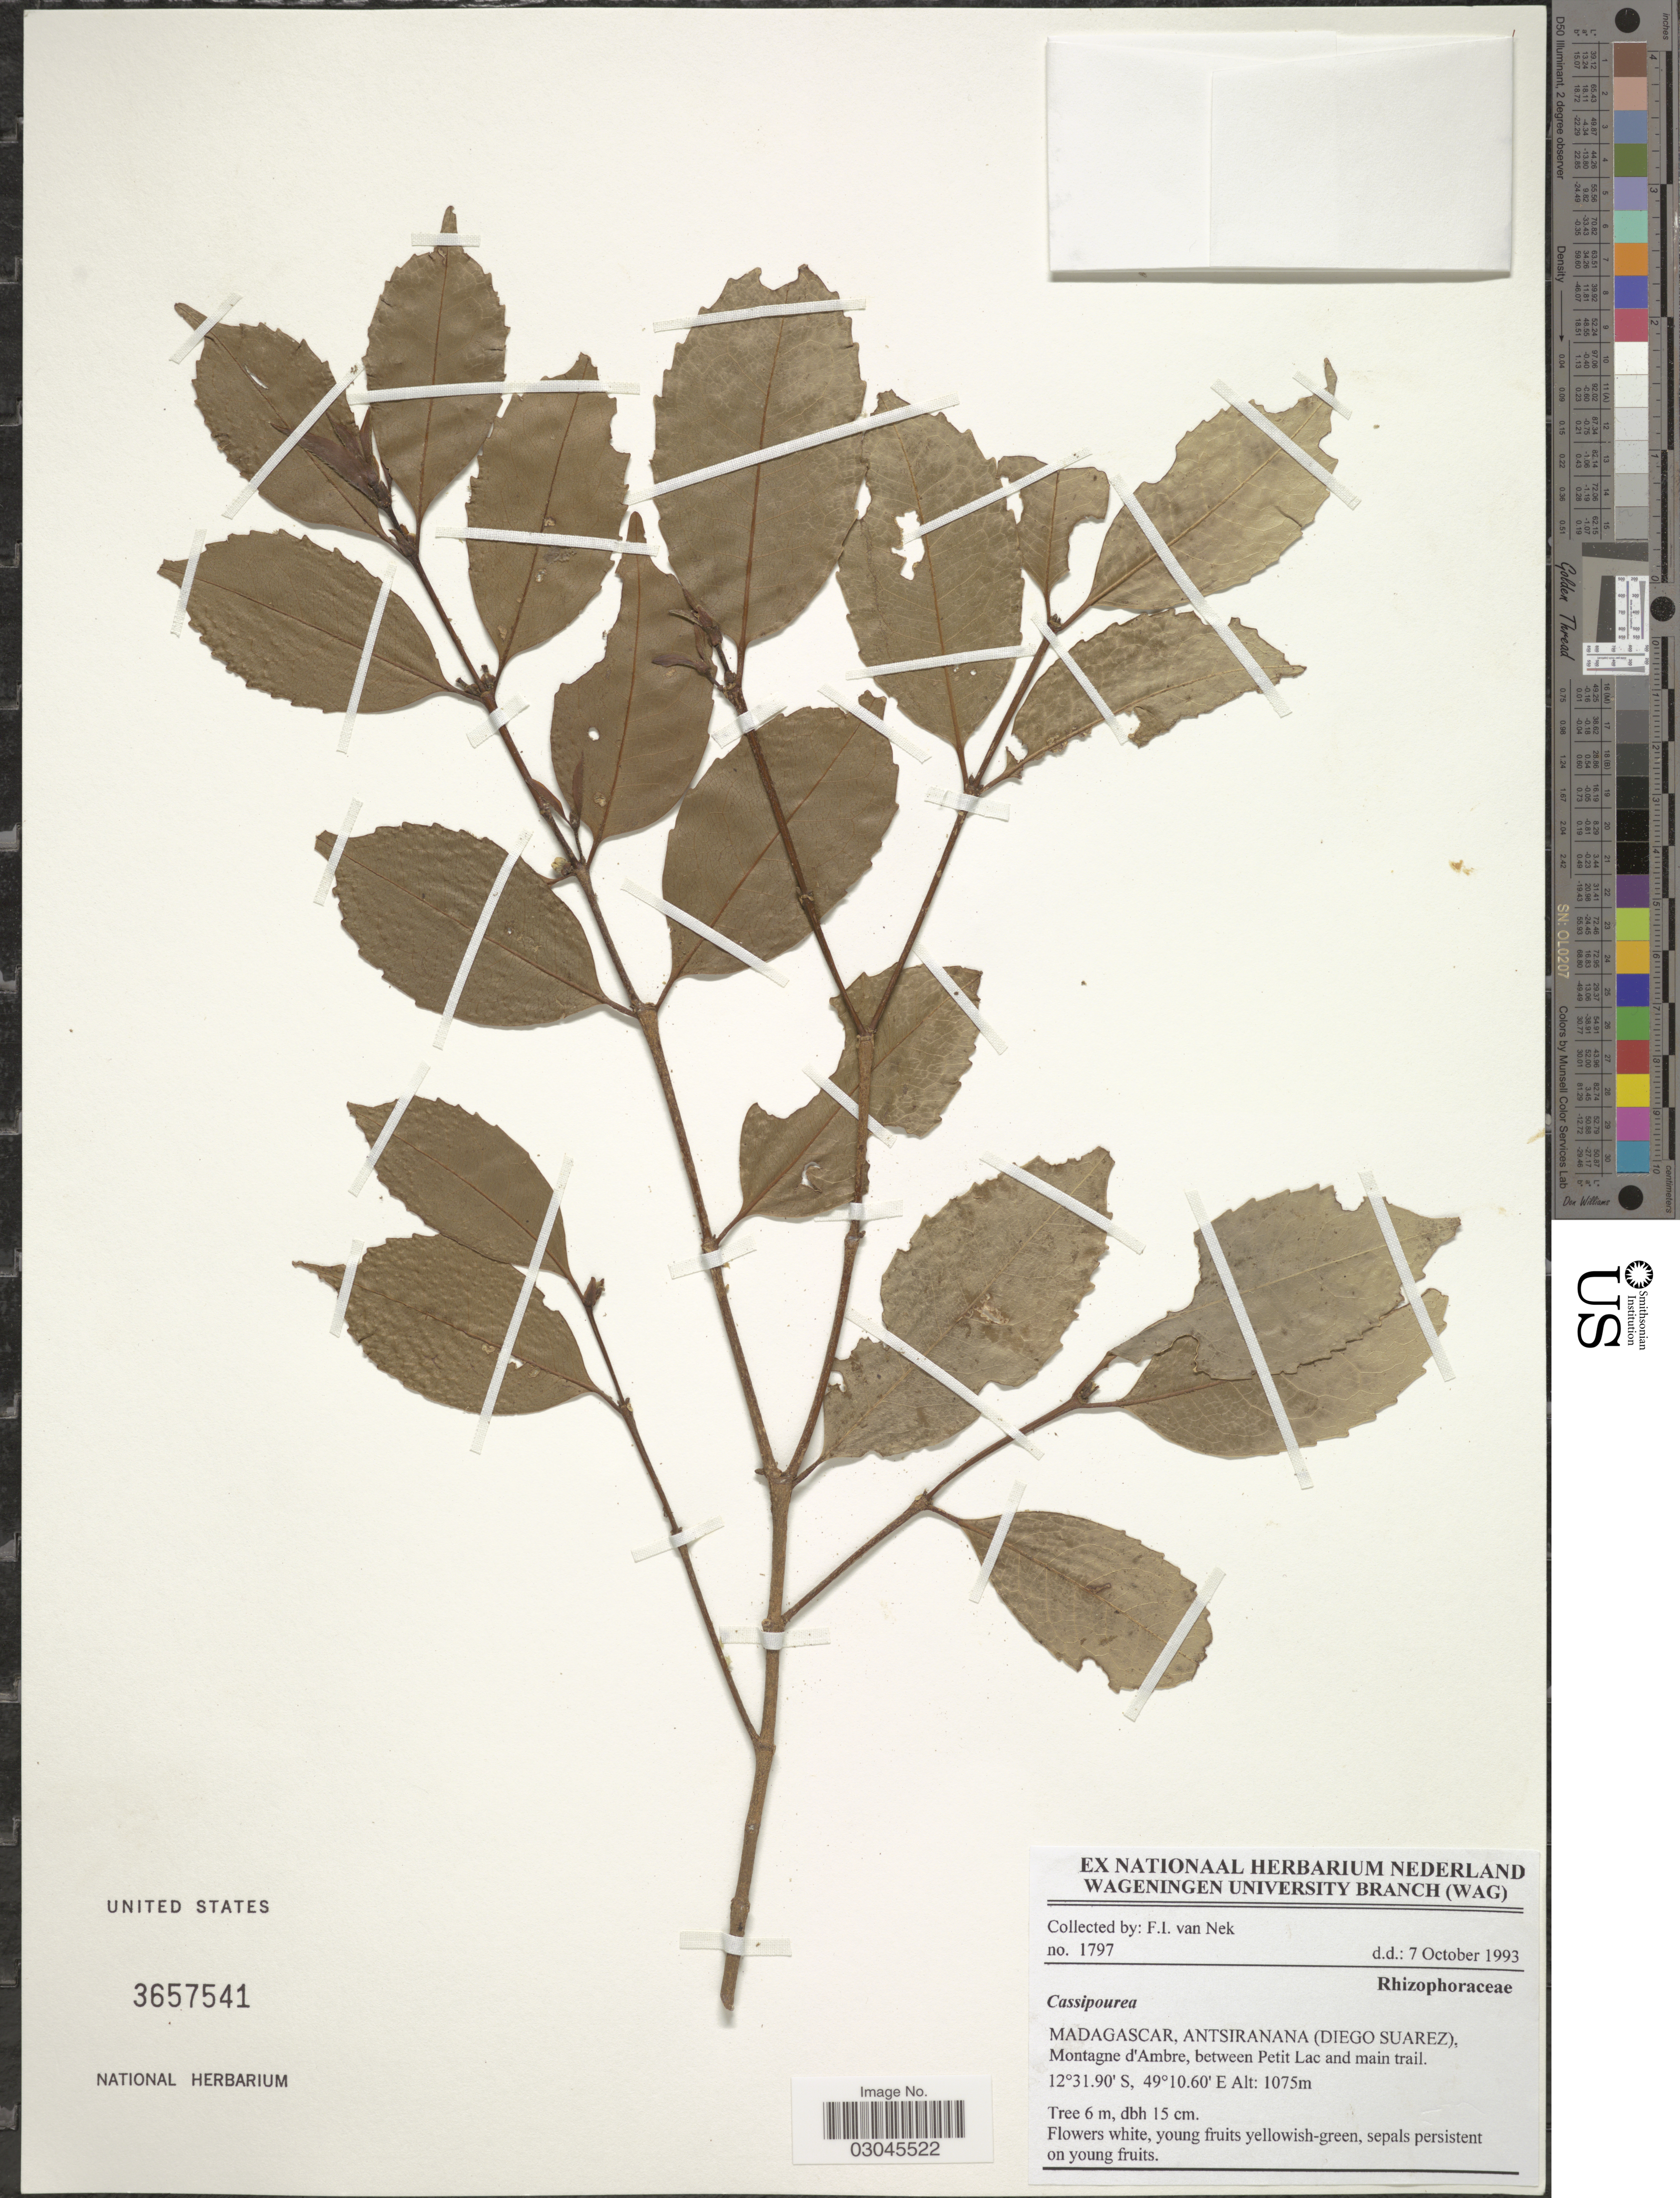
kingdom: Plantae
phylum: Tracheophyta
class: Magnoliopsida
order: Malpighiales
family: Rhizophoraceae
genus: Cassipourea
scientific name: Cassipourea sp.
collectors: F. van Nek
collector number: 1797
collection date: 1993-10-07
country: Madagascar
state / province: Diana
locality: (Diego Suarez), Montagne d'Ambre, between Petit Lac and main trail.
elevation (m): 1075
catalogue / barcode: US 3657541